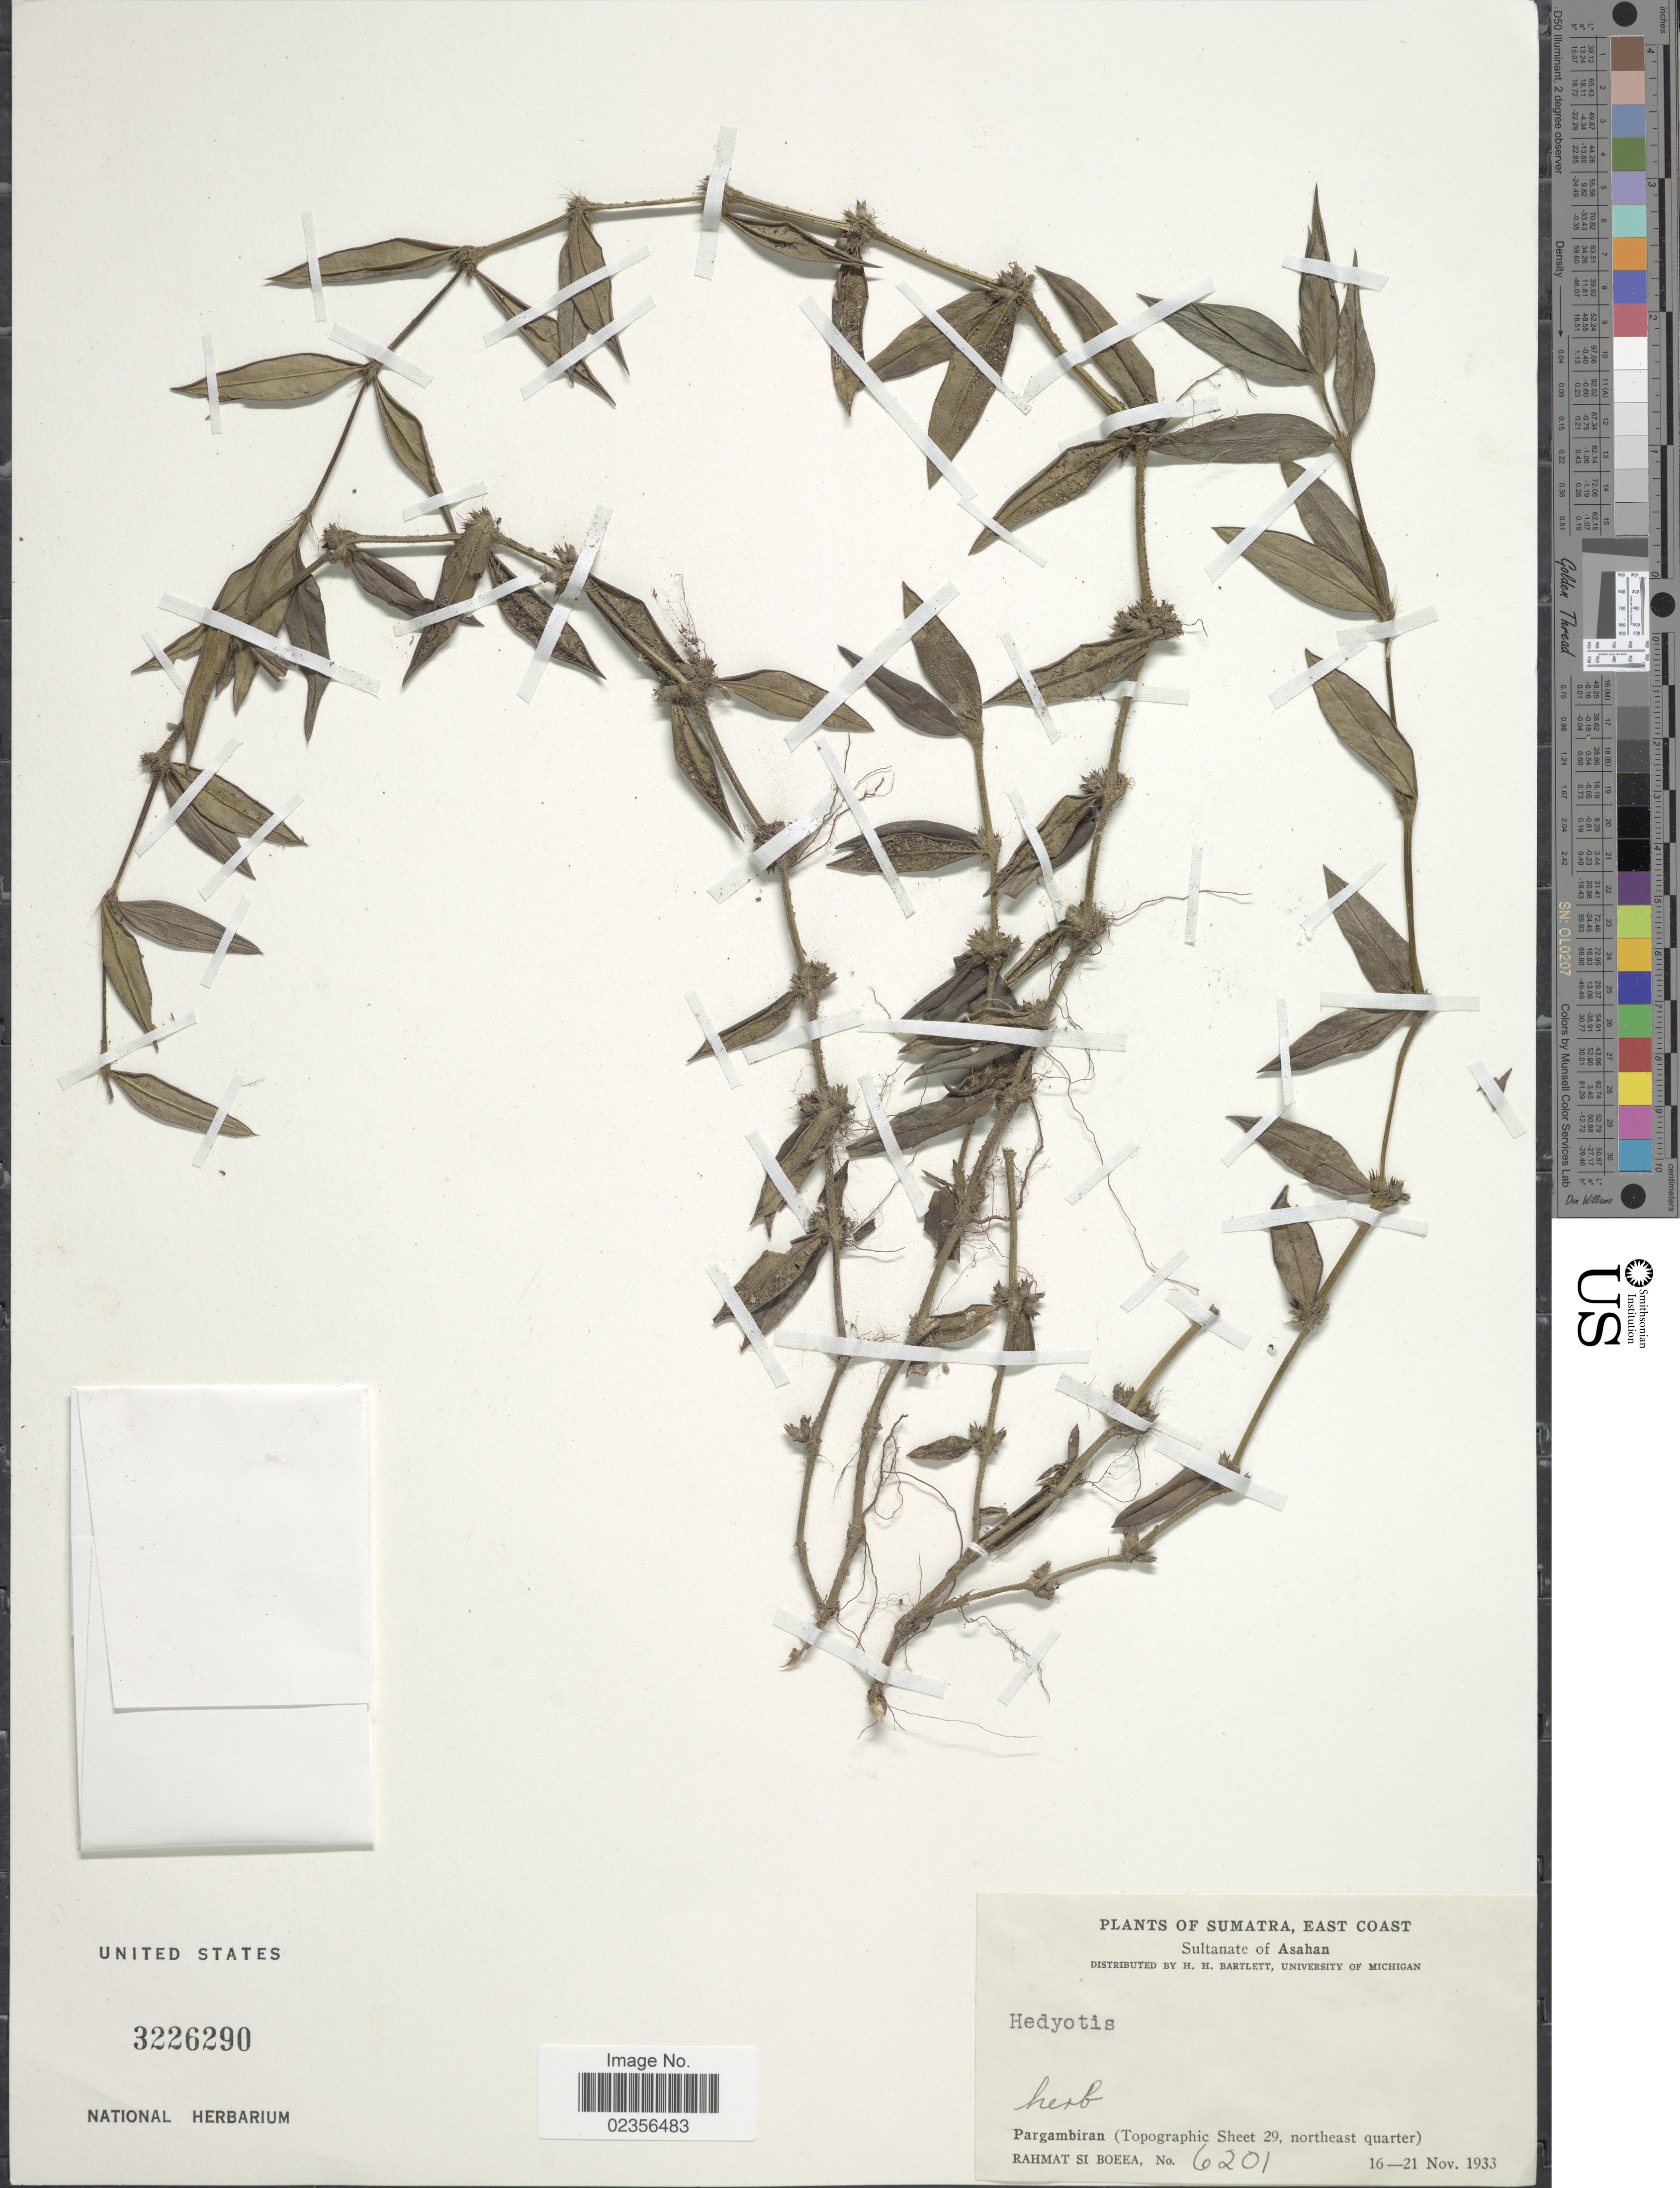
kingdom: Plantae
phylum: Tracheophyta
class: Magnoliopsida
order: Gentianales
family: Rubiaceae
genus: Hedyotis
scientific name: Hedyotis sp.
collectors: Rahmat Si Boeea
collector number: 6201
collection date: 1933-11-16/1933-11-21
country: Indonesia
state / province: Sumatra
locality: Tapianoeli. Sultanate of Asahan. Pargambiran (Topographic Sheet 29, northeast quarter)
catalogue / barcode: US 3226290